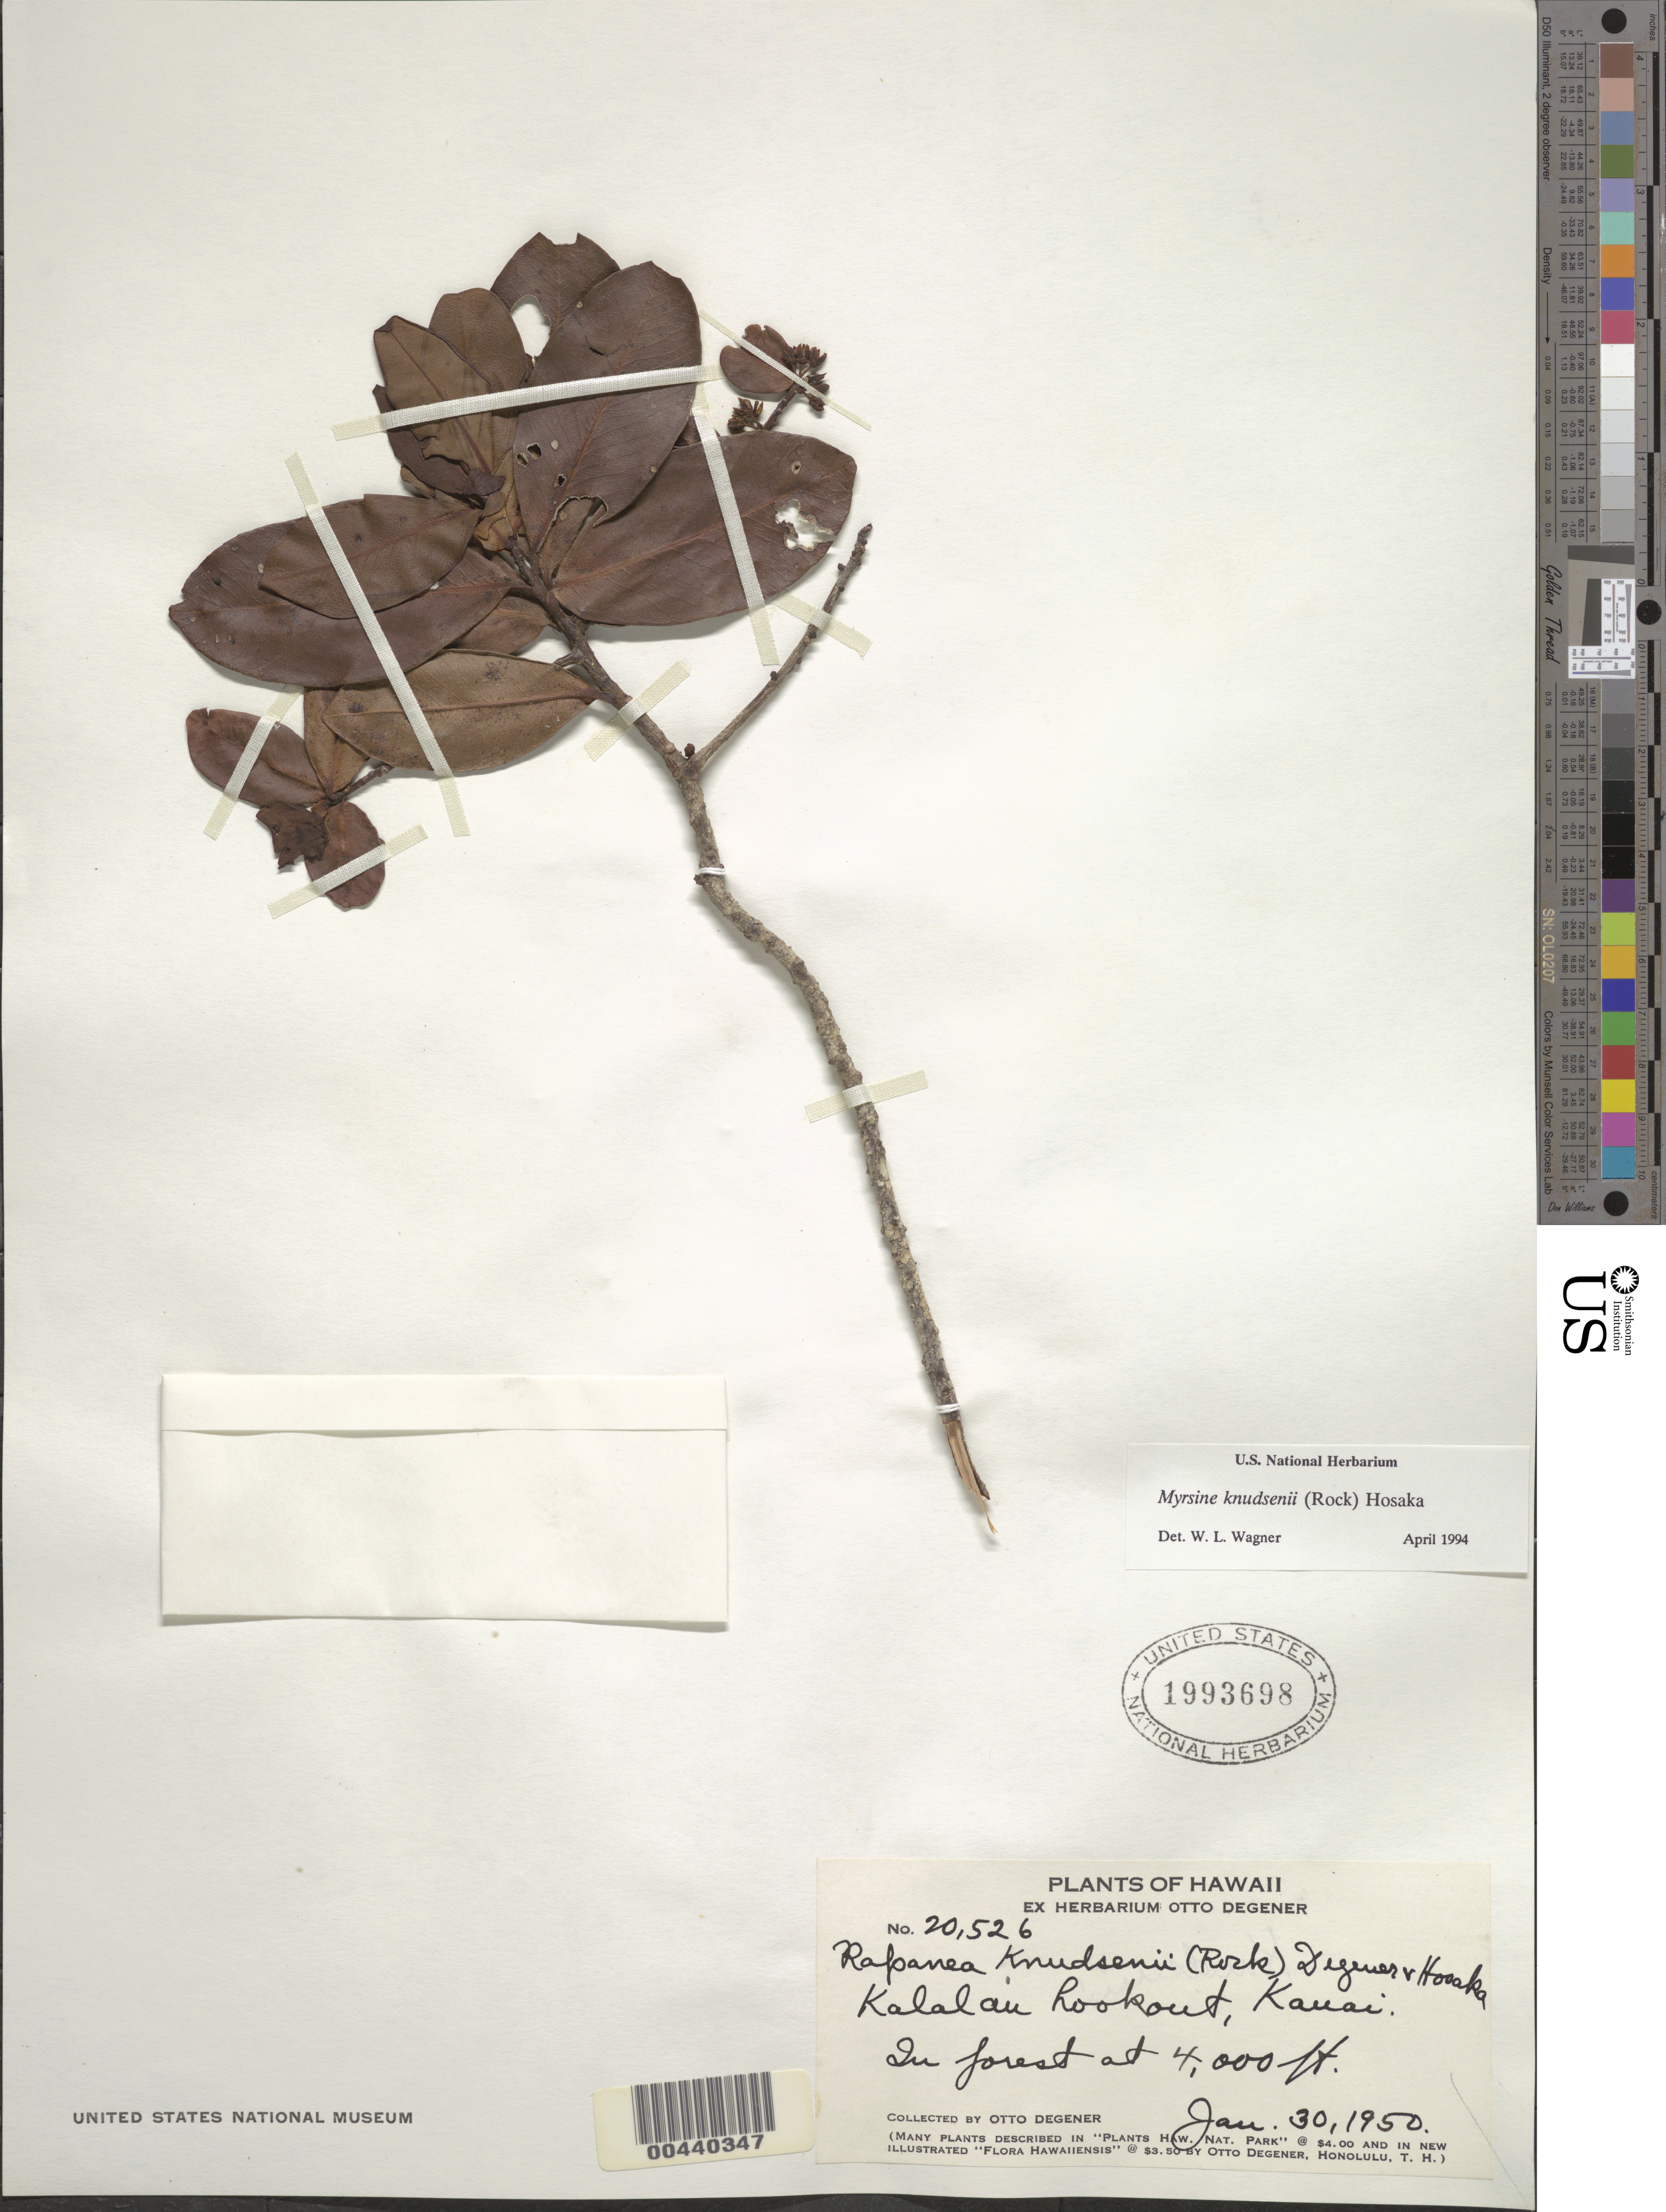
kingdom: Plantae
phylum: Tracheophyta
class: Magnoliopsida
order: Ericales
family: Primulaceae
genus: Myrsine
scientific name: Myrsine knudsenii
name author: (Rock) Hosaka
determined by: Wagner, W. L., (BOT), Smithsonian Institution - National Museum of Natural History (UNITED STATES)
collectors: O. Degener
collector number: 20526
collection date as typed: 30 Jan 1950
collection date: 1950-01-30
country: United States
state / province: Hawaii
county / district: Kauai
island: Kaua'i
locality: Kalalau Lookout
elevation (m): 1219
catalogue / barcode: US 1993698